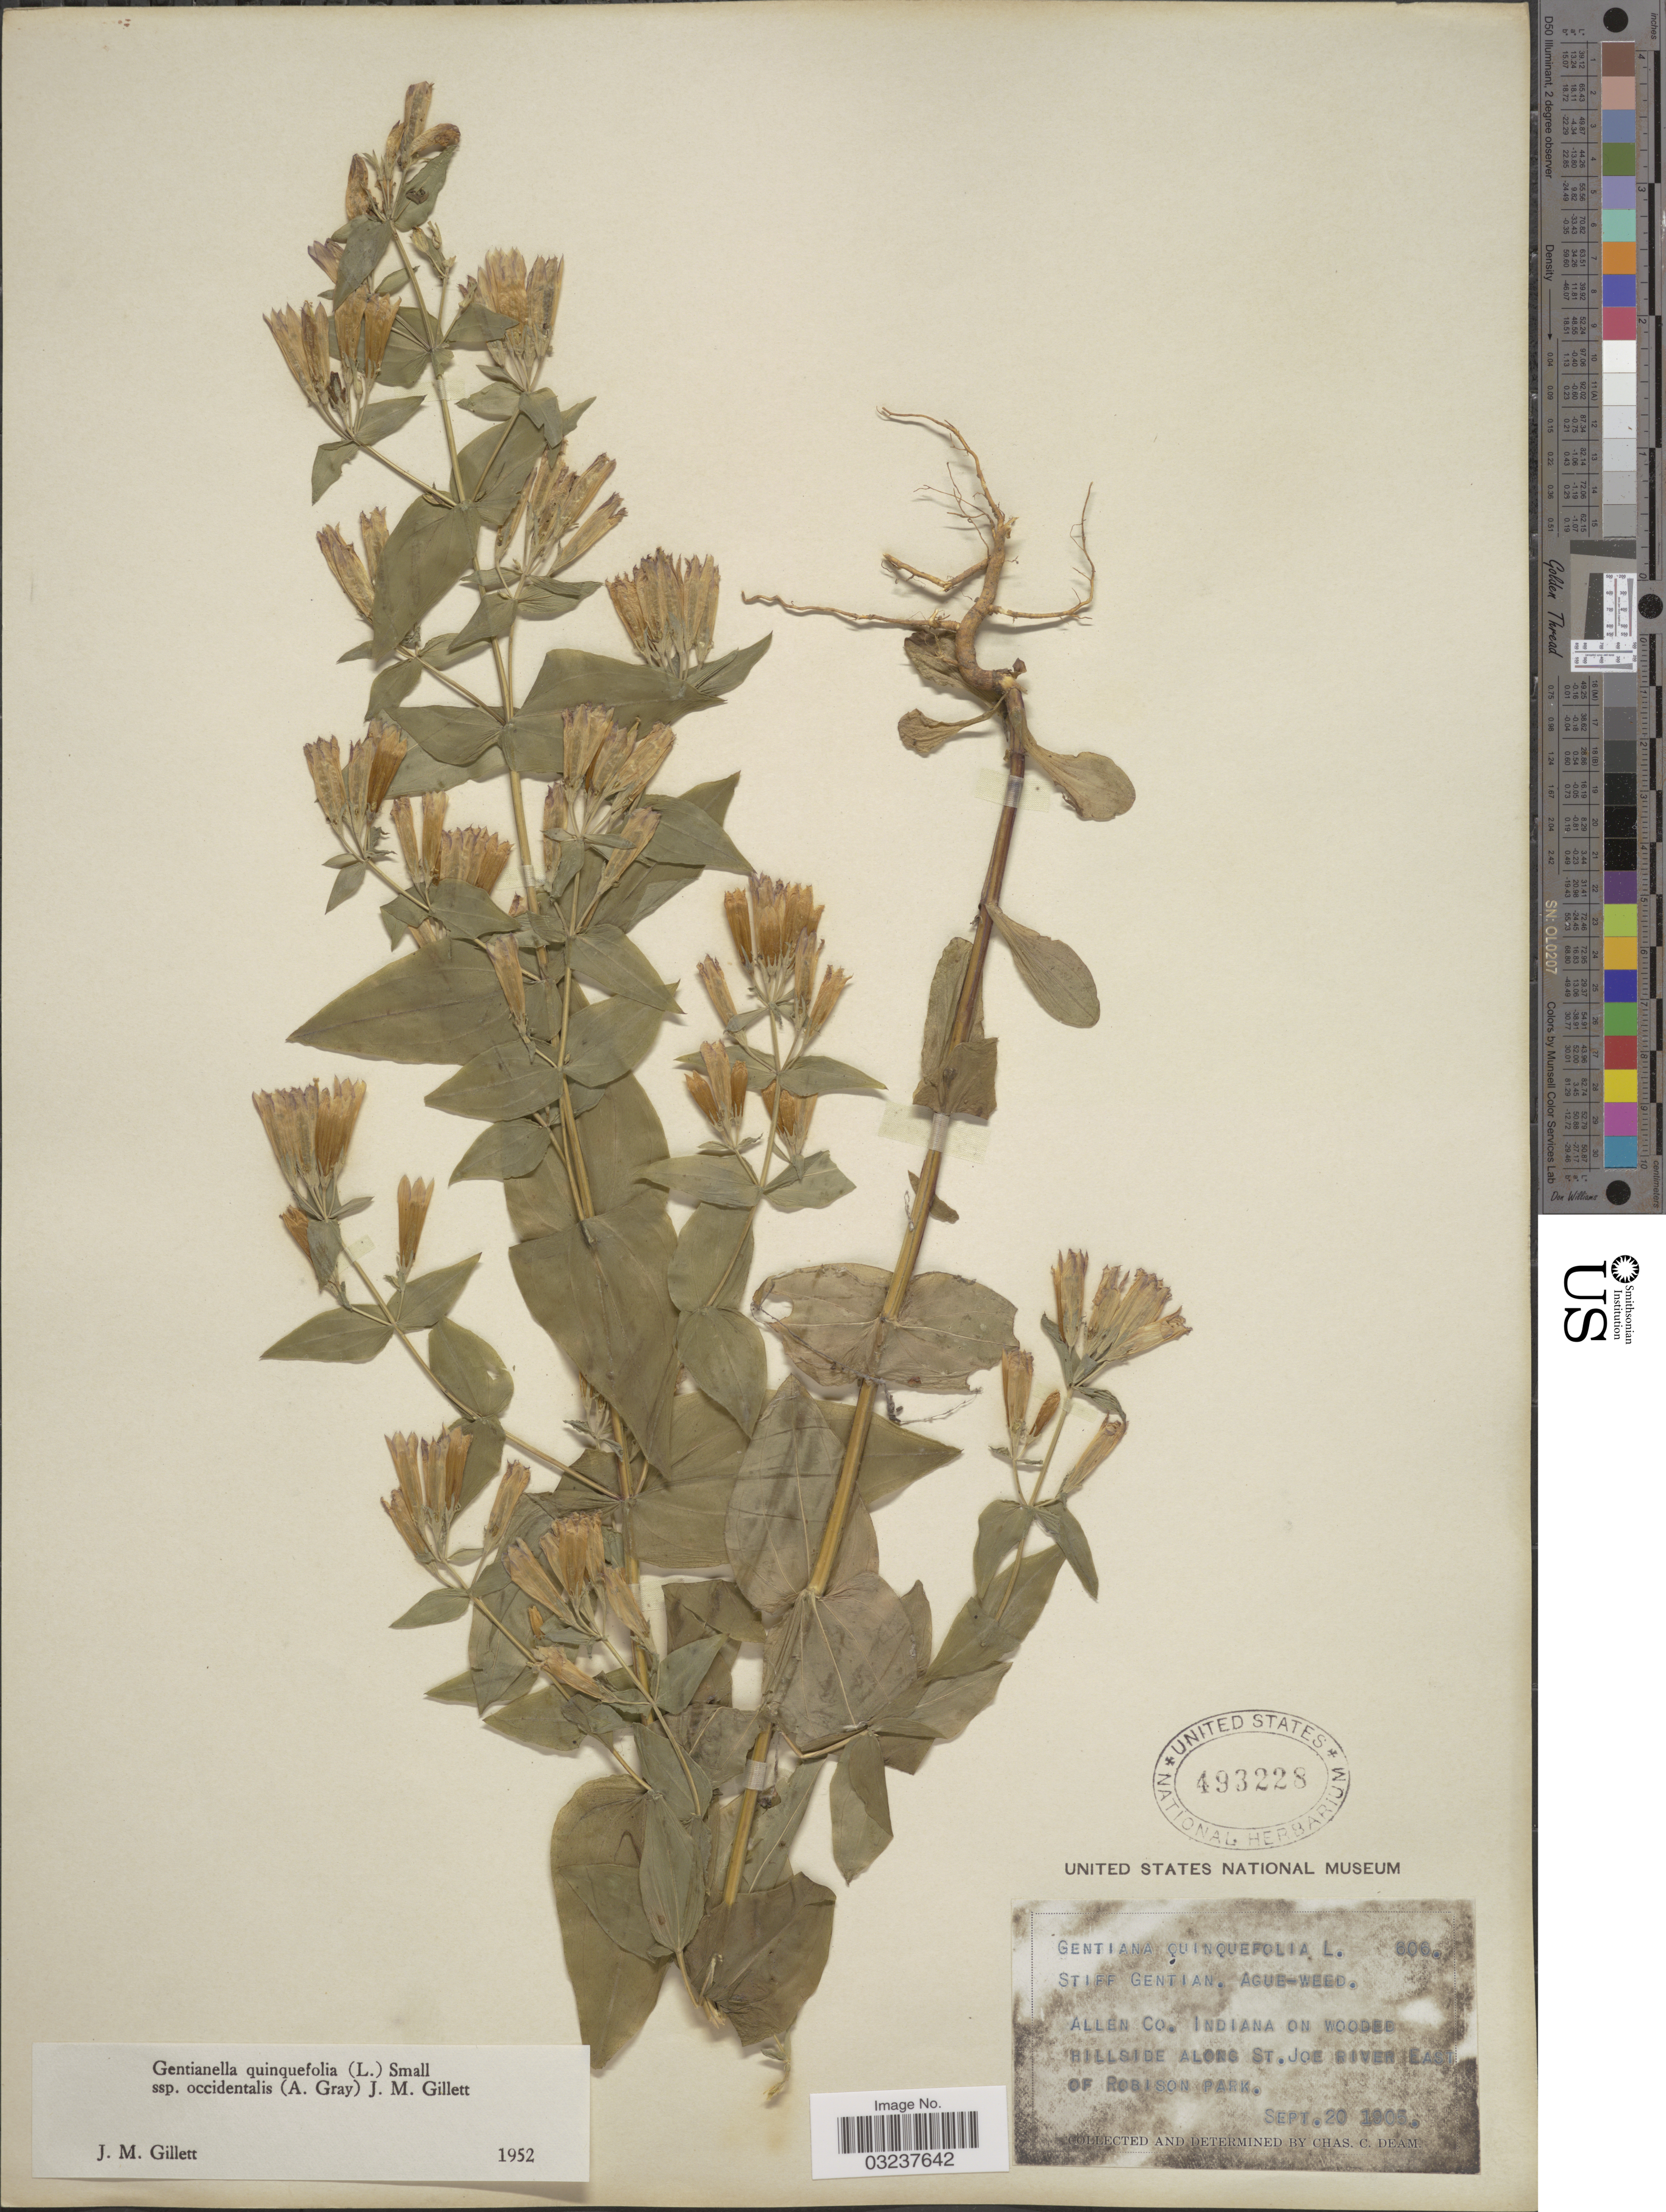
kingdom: Plantae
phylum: Tracheophyta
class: Magnoliopsida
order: Gentianales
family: Gentianaceae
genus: Gentianella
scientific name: Gentianella quinquefolia subsp. occidentalis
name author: (A. Gray) J.M. Gillett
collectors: C. C. Deam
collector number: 606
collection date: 1905-09-20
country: United States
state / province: Indiana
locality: Allen Co. Indiana on wooded hillside along St. Joe River East of Robison Park.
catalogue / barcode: US 493228